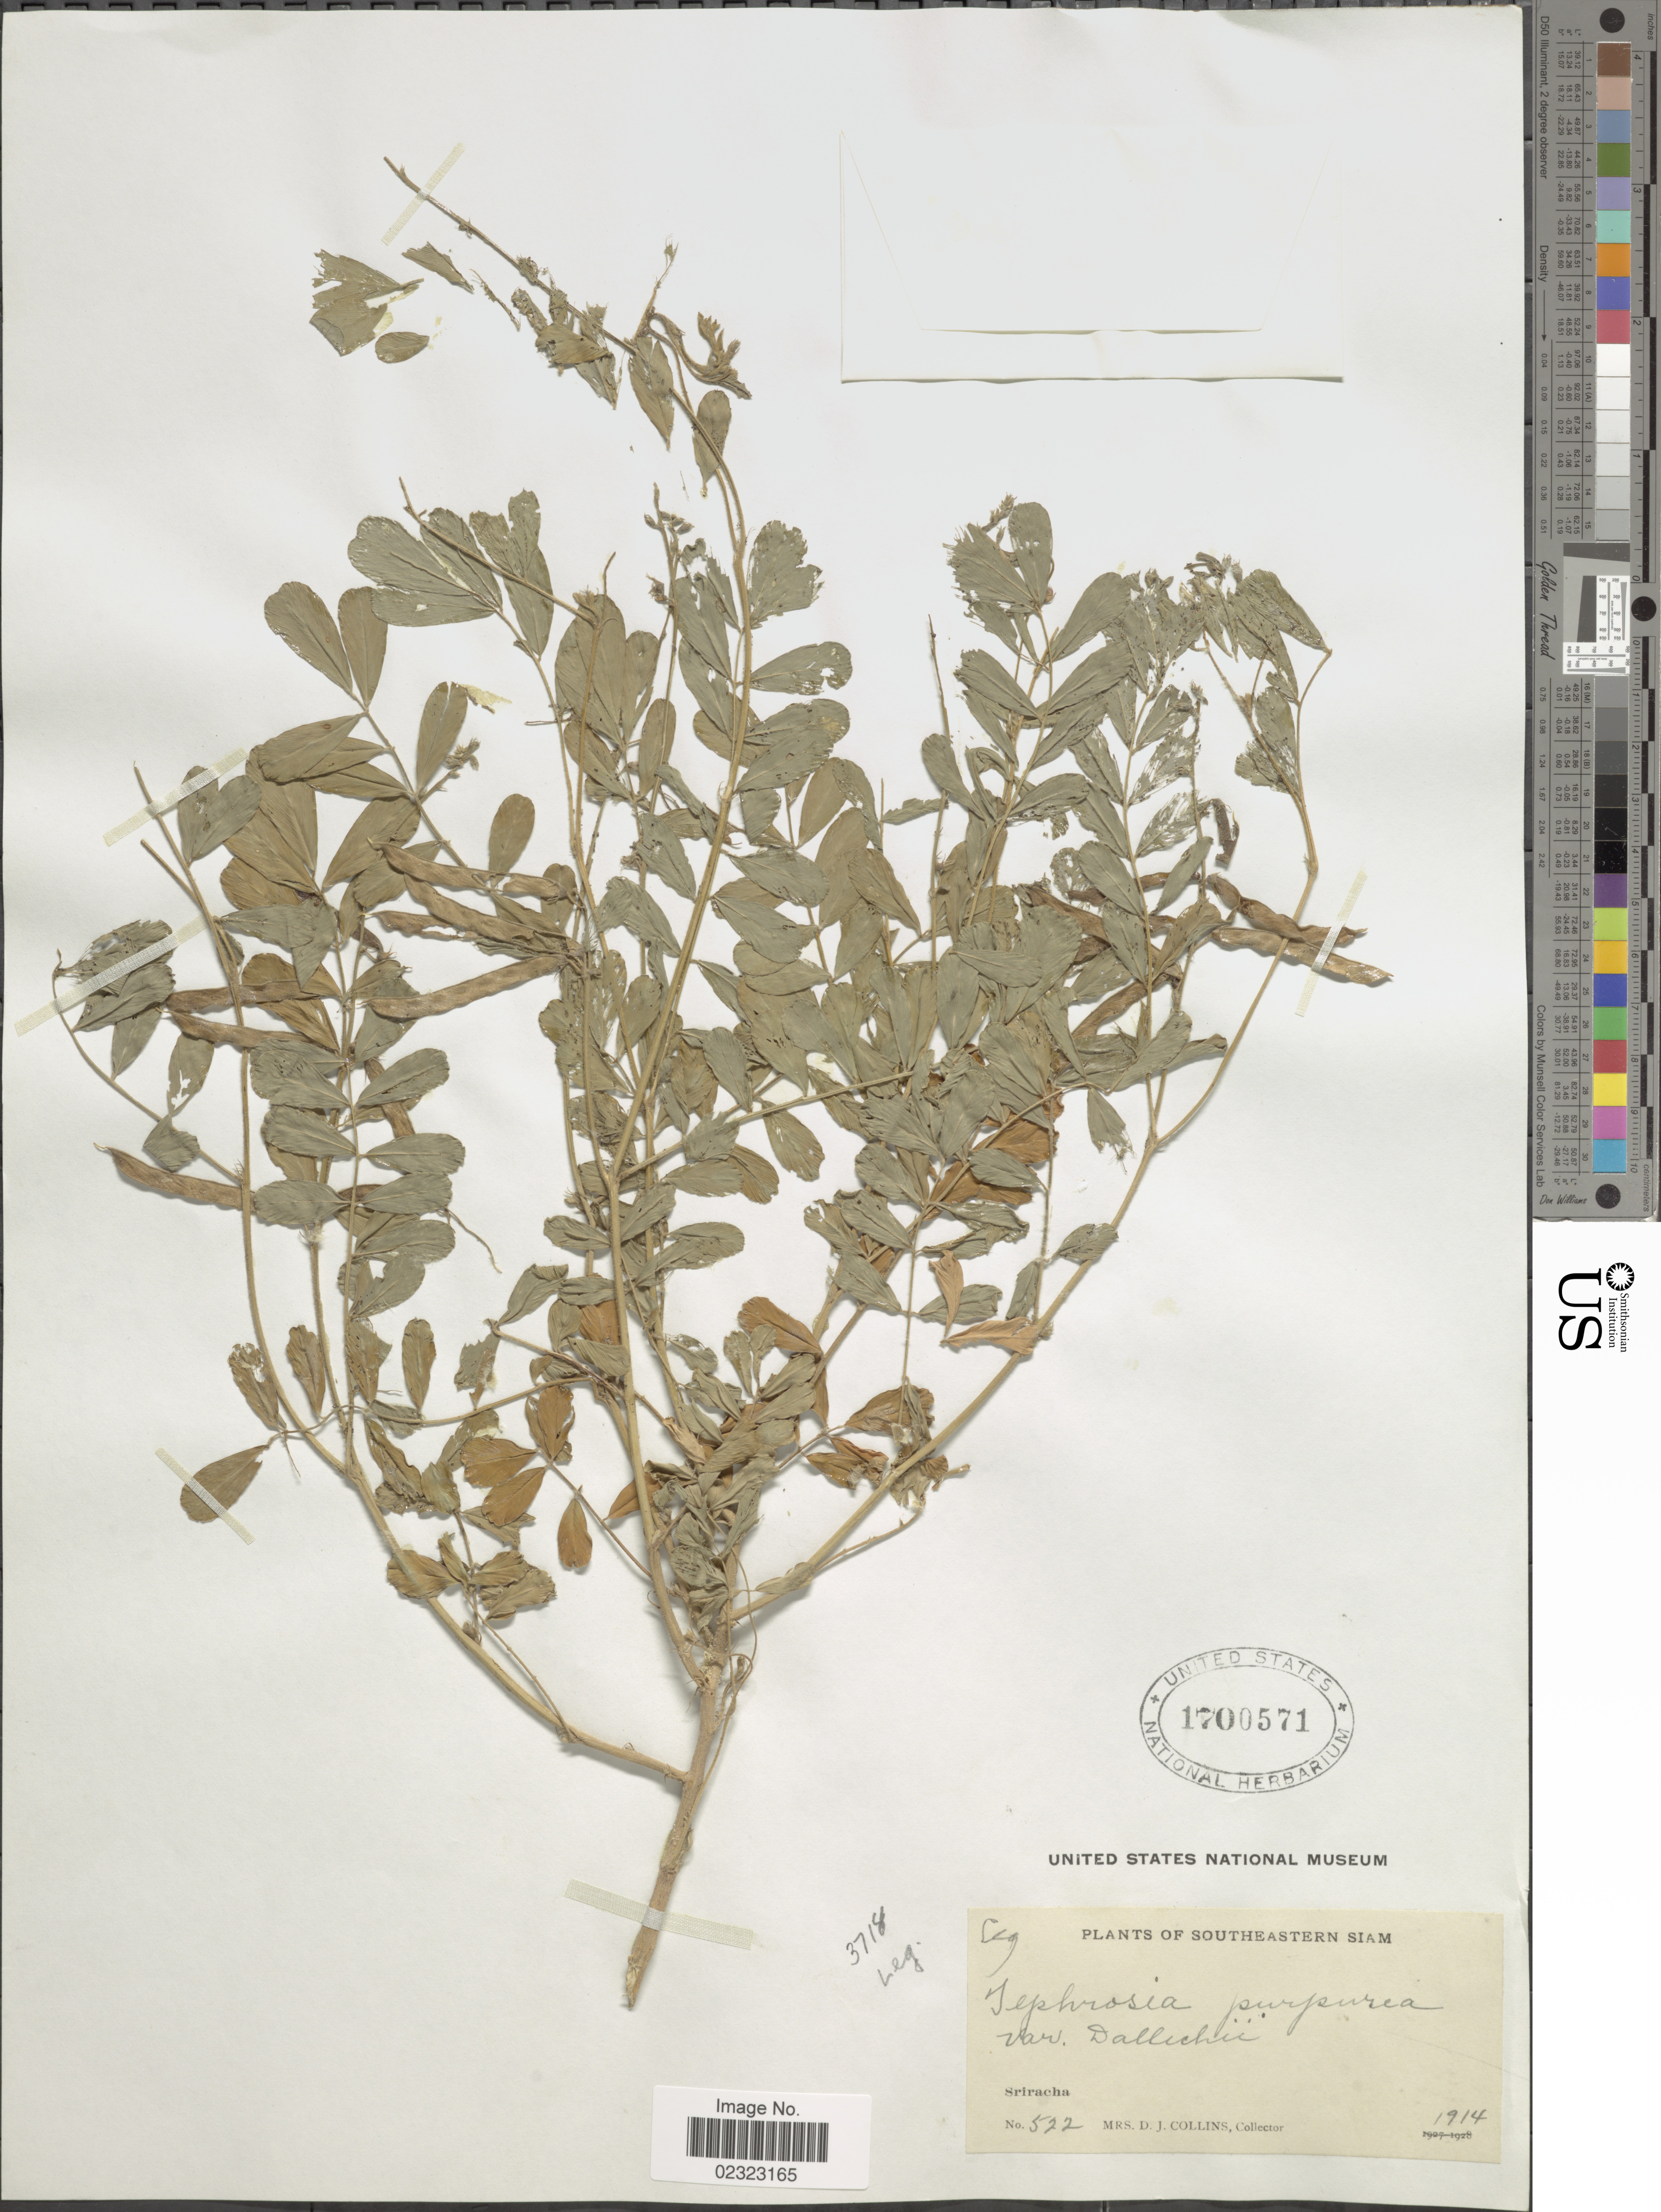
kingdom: Plantae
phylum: Tracheophyta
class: Magnoliopsida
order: Fabales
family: Fabaceae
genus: Tephrosia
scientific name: Tephrosia purpurea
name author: (L.) Pers.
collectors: Mrs. D. J. Collins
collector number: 522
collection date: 1914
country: Thailand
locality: Southeastern Siam. Sriracha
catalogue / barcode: US 1700571